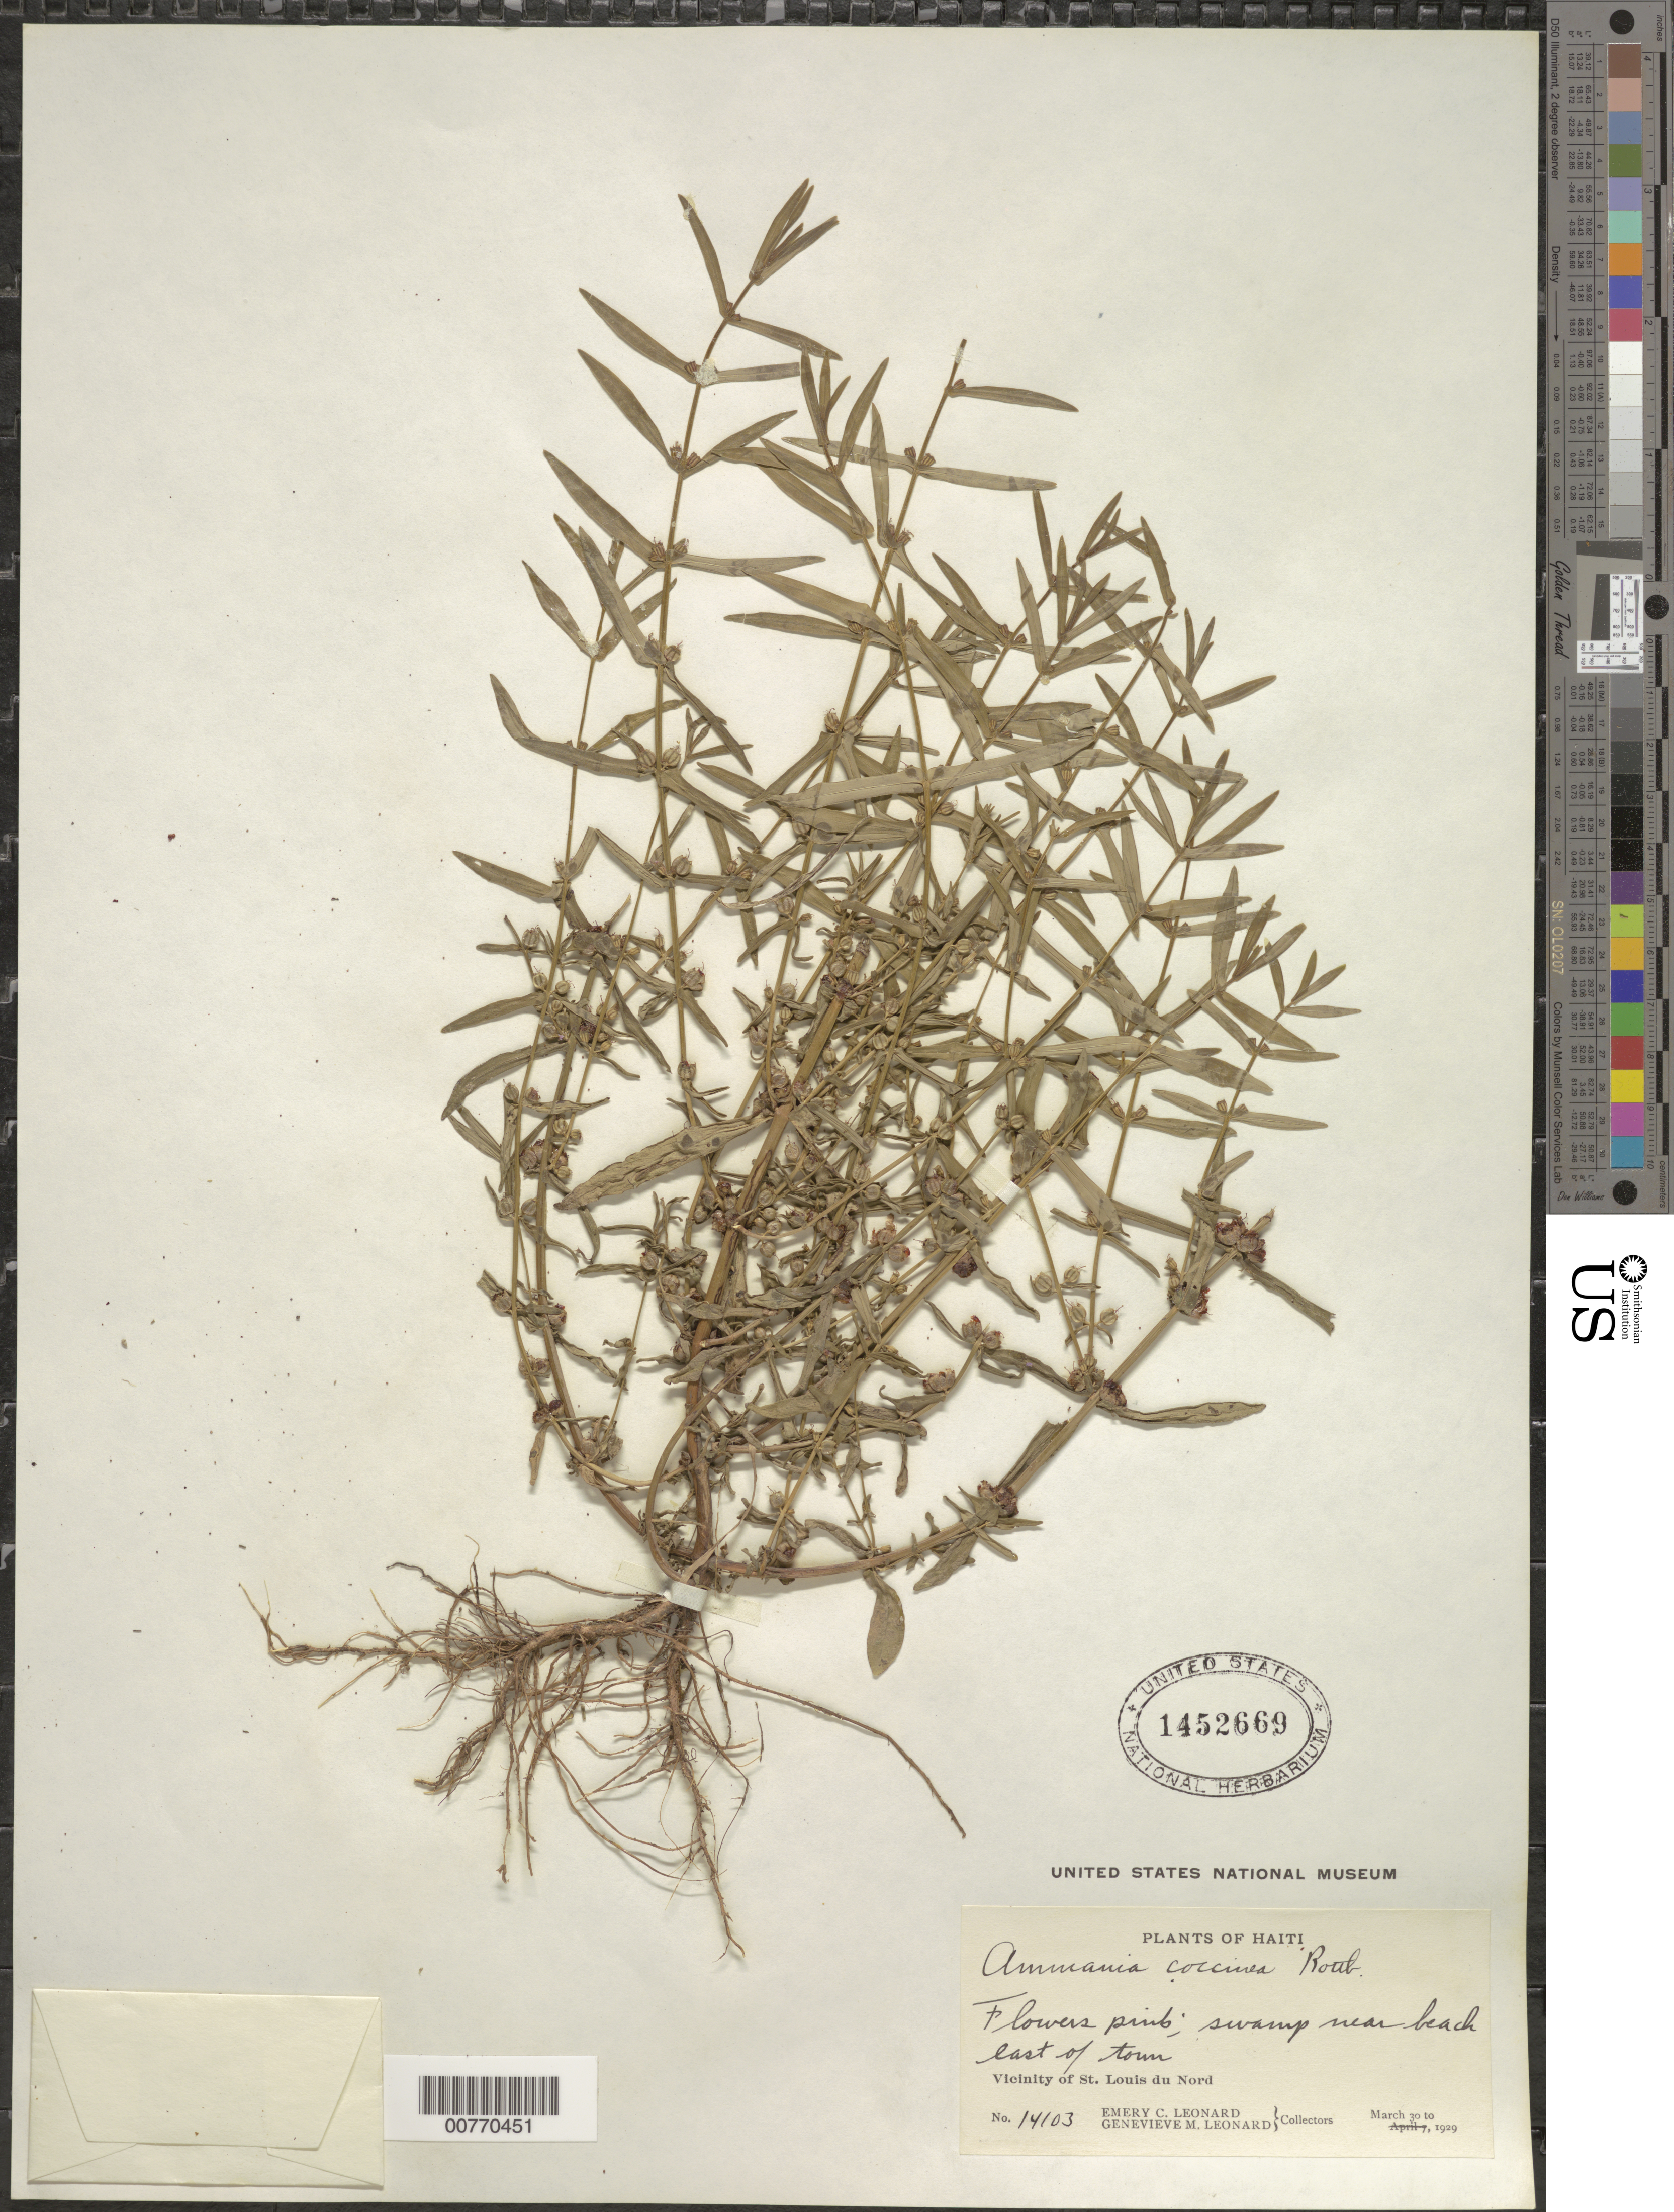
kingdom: Plantae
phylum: Tracheophyta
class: Magnoliopsida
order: Myrtales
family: Lythraceae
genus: Ammannia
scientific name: Ammannia coccinea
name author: Rottb.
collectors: E. C. Leonard & G. M. Leonard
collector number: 14103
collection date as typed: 30 Mar 1929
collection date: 1929-03-30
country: Haiti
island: Hispaniola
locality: Vicinity of St. Louis du Nord, east of town.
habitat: Swamp near beach.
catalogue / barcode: US 1452669